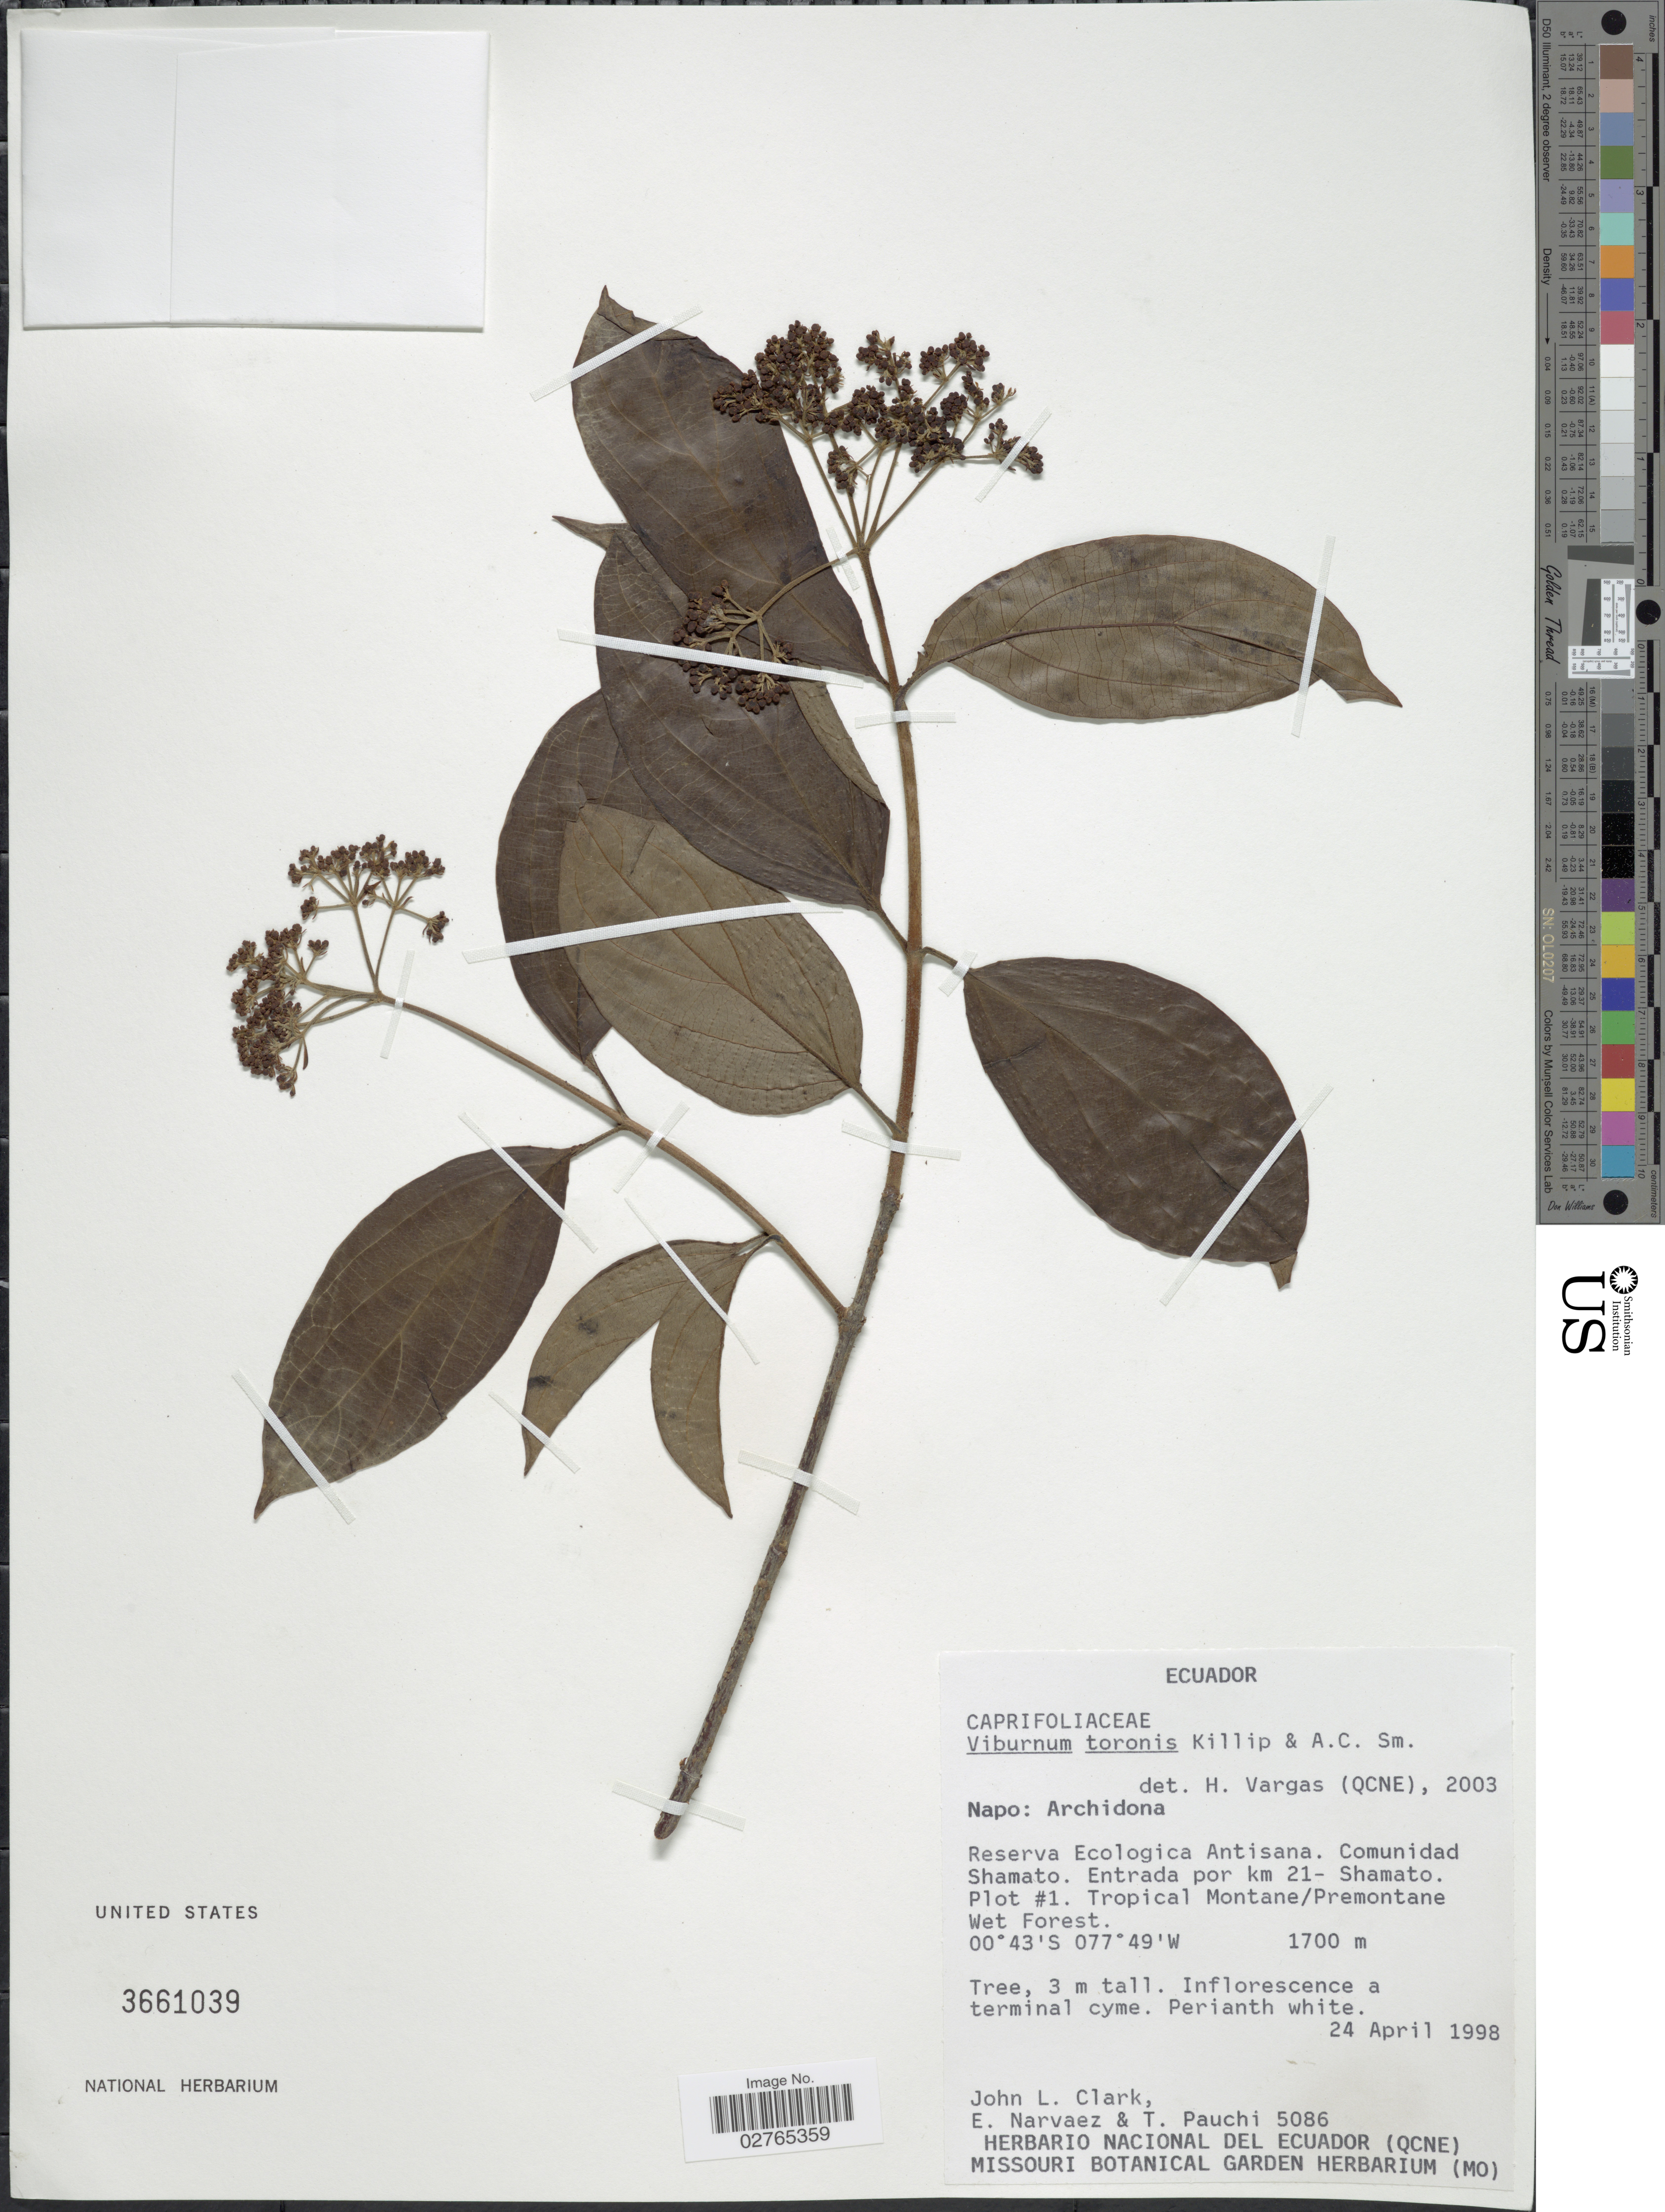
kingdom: Plantae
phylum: Tracheophyta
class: Magnoliopsida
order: Dipsacales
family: Viburnaceae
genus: Viburnum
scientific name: Viburnum toronis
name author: Killip & A.C. Sm.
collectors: J. L. Clark, E. Narváez & T. Pauchi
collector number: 5086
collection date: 1998-04-24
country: Ecuador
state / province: Napo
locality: Archidona. Reserva Ecologica Antisana. Comunidad Shamato. Entrada por km 21- Shamato.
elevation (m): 1700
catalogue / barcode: US 3661039